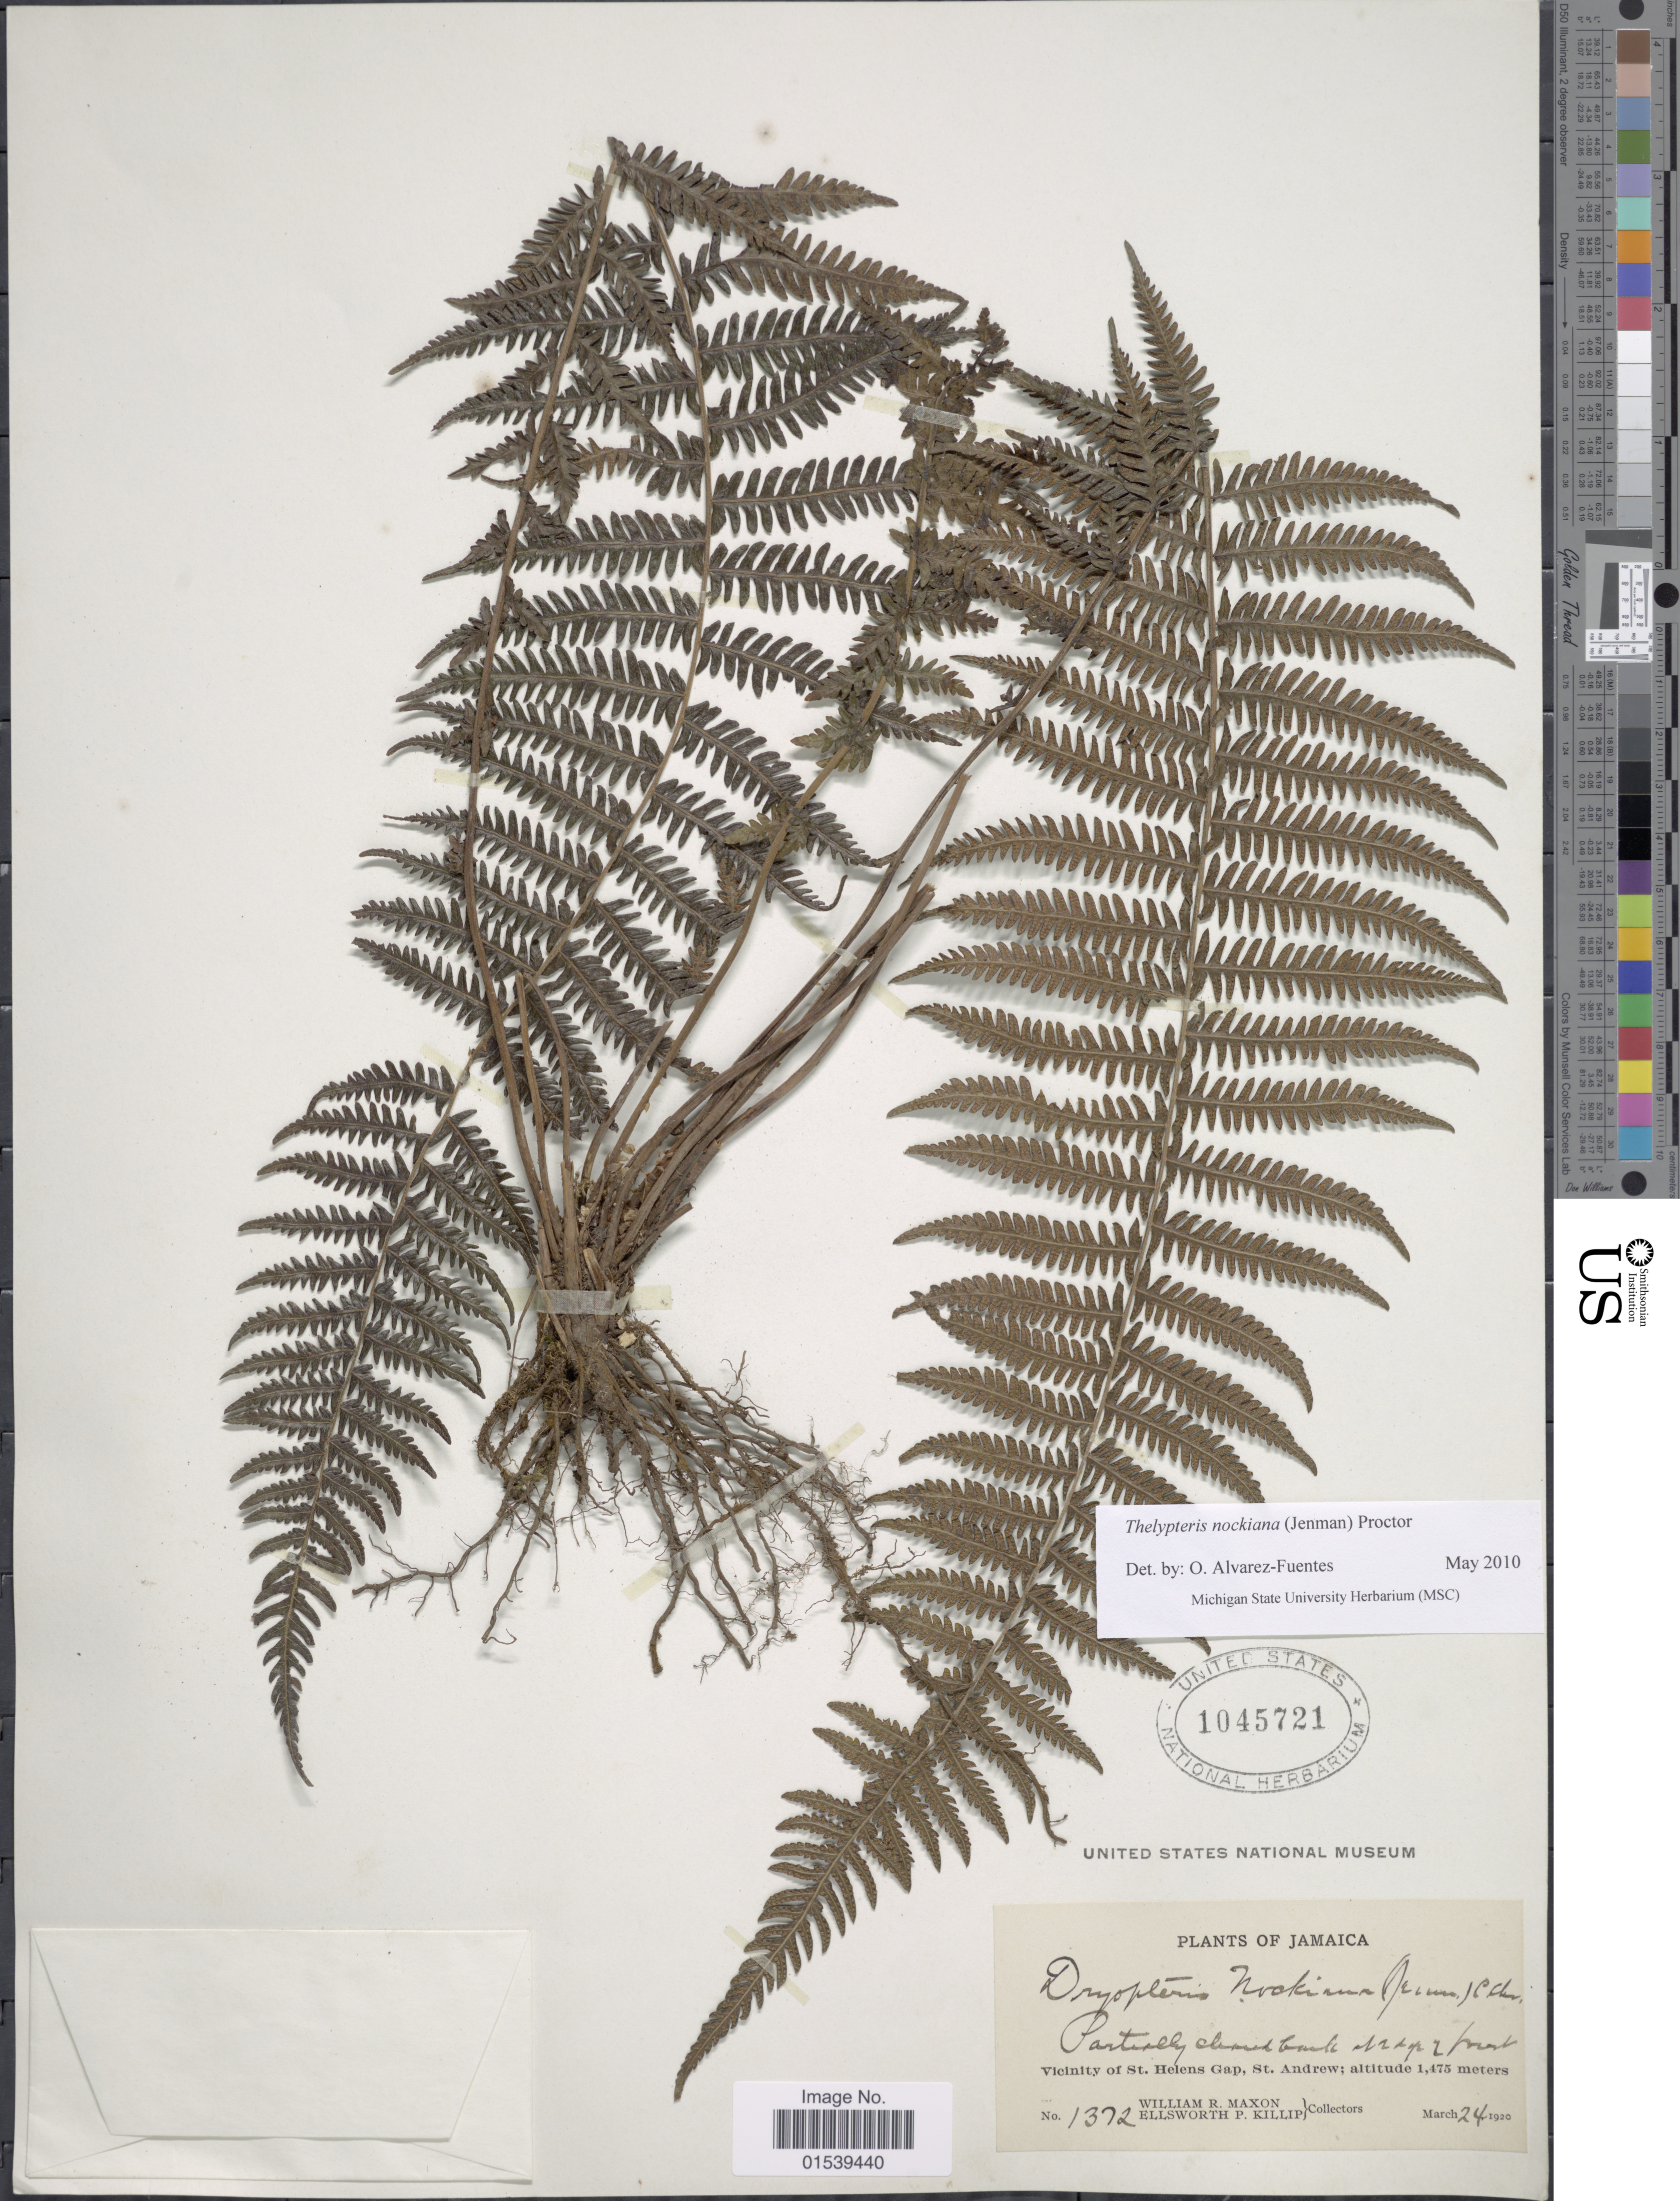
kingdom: Plantae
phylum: Tracheophyta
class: Polypodiopsida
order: Polypodiales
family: Thelypteridaceae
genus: Amauropelta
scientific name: Amauropelta nockiana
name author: (Jenman) Pic. Serm.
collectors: W. R. Maxon & E. P. Killip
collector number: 1372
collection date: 1920-03-24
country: Jamaica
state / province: Saint Andrew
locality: Vicinity of St. Helens Gap, St. Andrew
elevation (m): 1475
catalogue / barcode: US 1045721